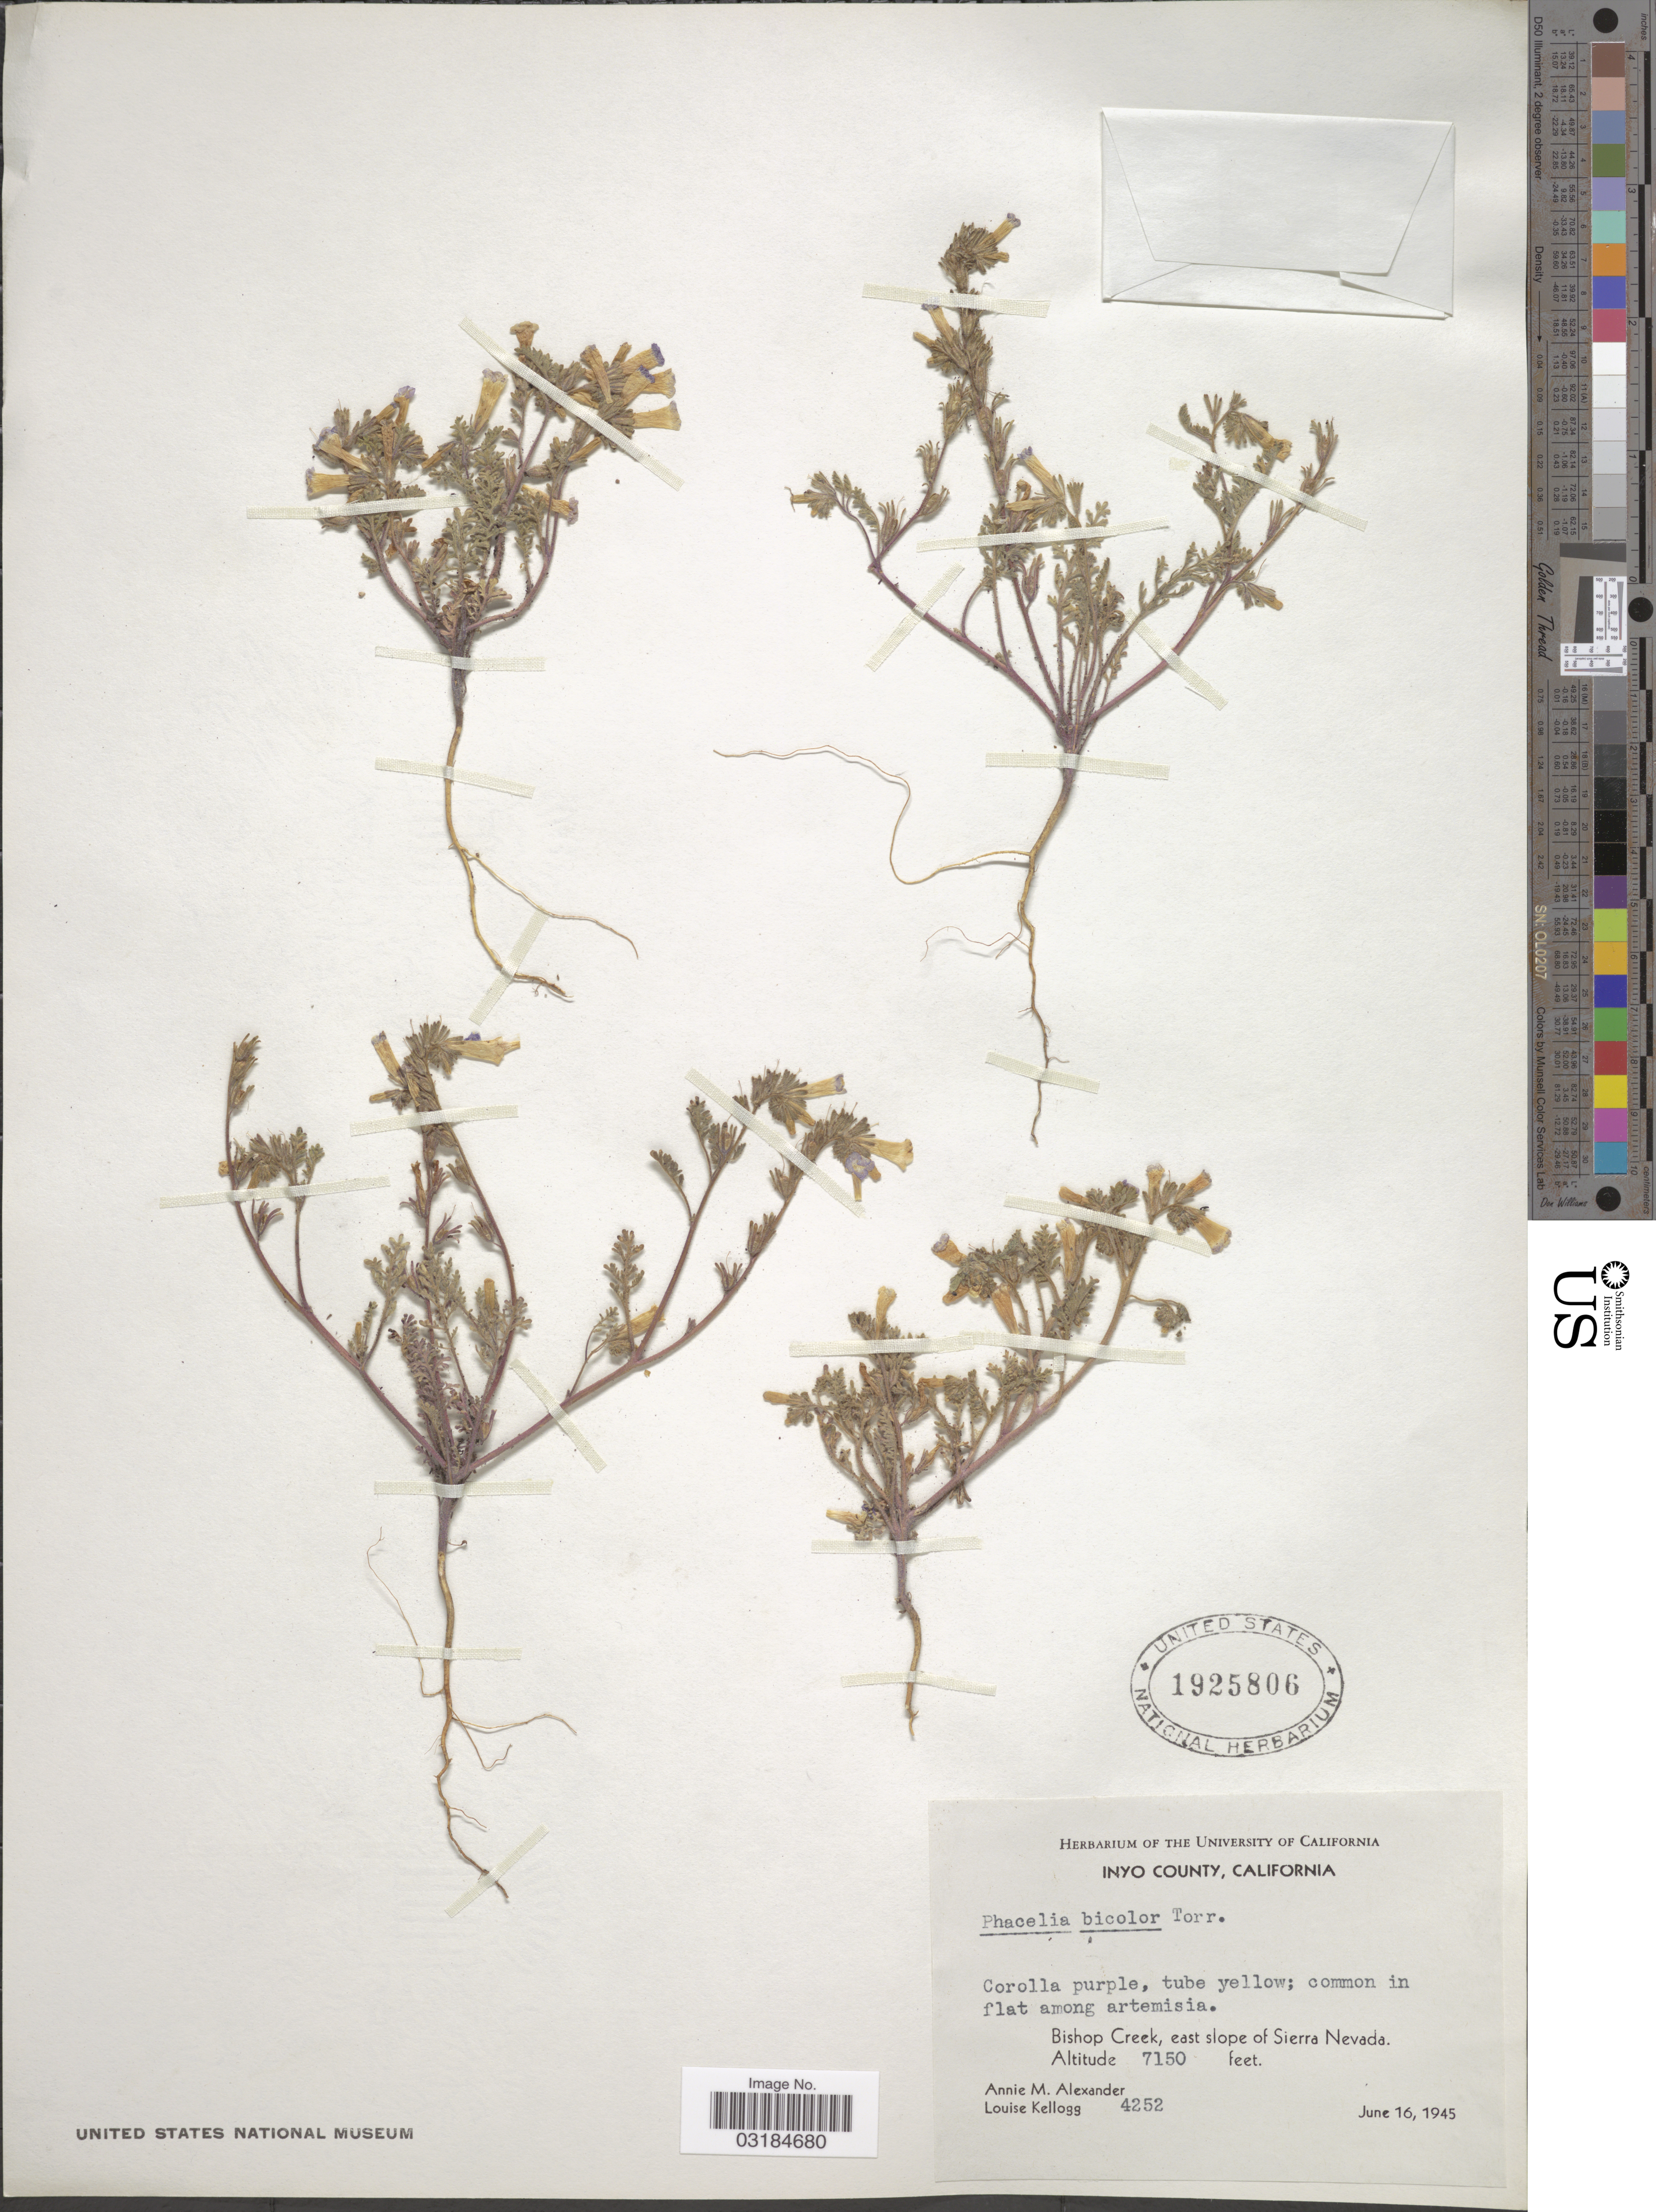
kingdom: Plantae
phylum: Tracheophyta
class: Magnoliopsida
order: Boraginales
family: Hydrophyllaceae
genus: Phacelia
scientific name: Phacelia bicolor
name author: Torr. in C. King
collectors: A. M. Alexander & L. Kellogg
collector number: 4252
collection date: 1945-06-16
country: United States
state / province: California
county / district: Inyo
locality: Inyo County, Bishop Creek, east slope of Sierra Nevada.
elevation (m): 2179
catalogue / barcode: US 1925806